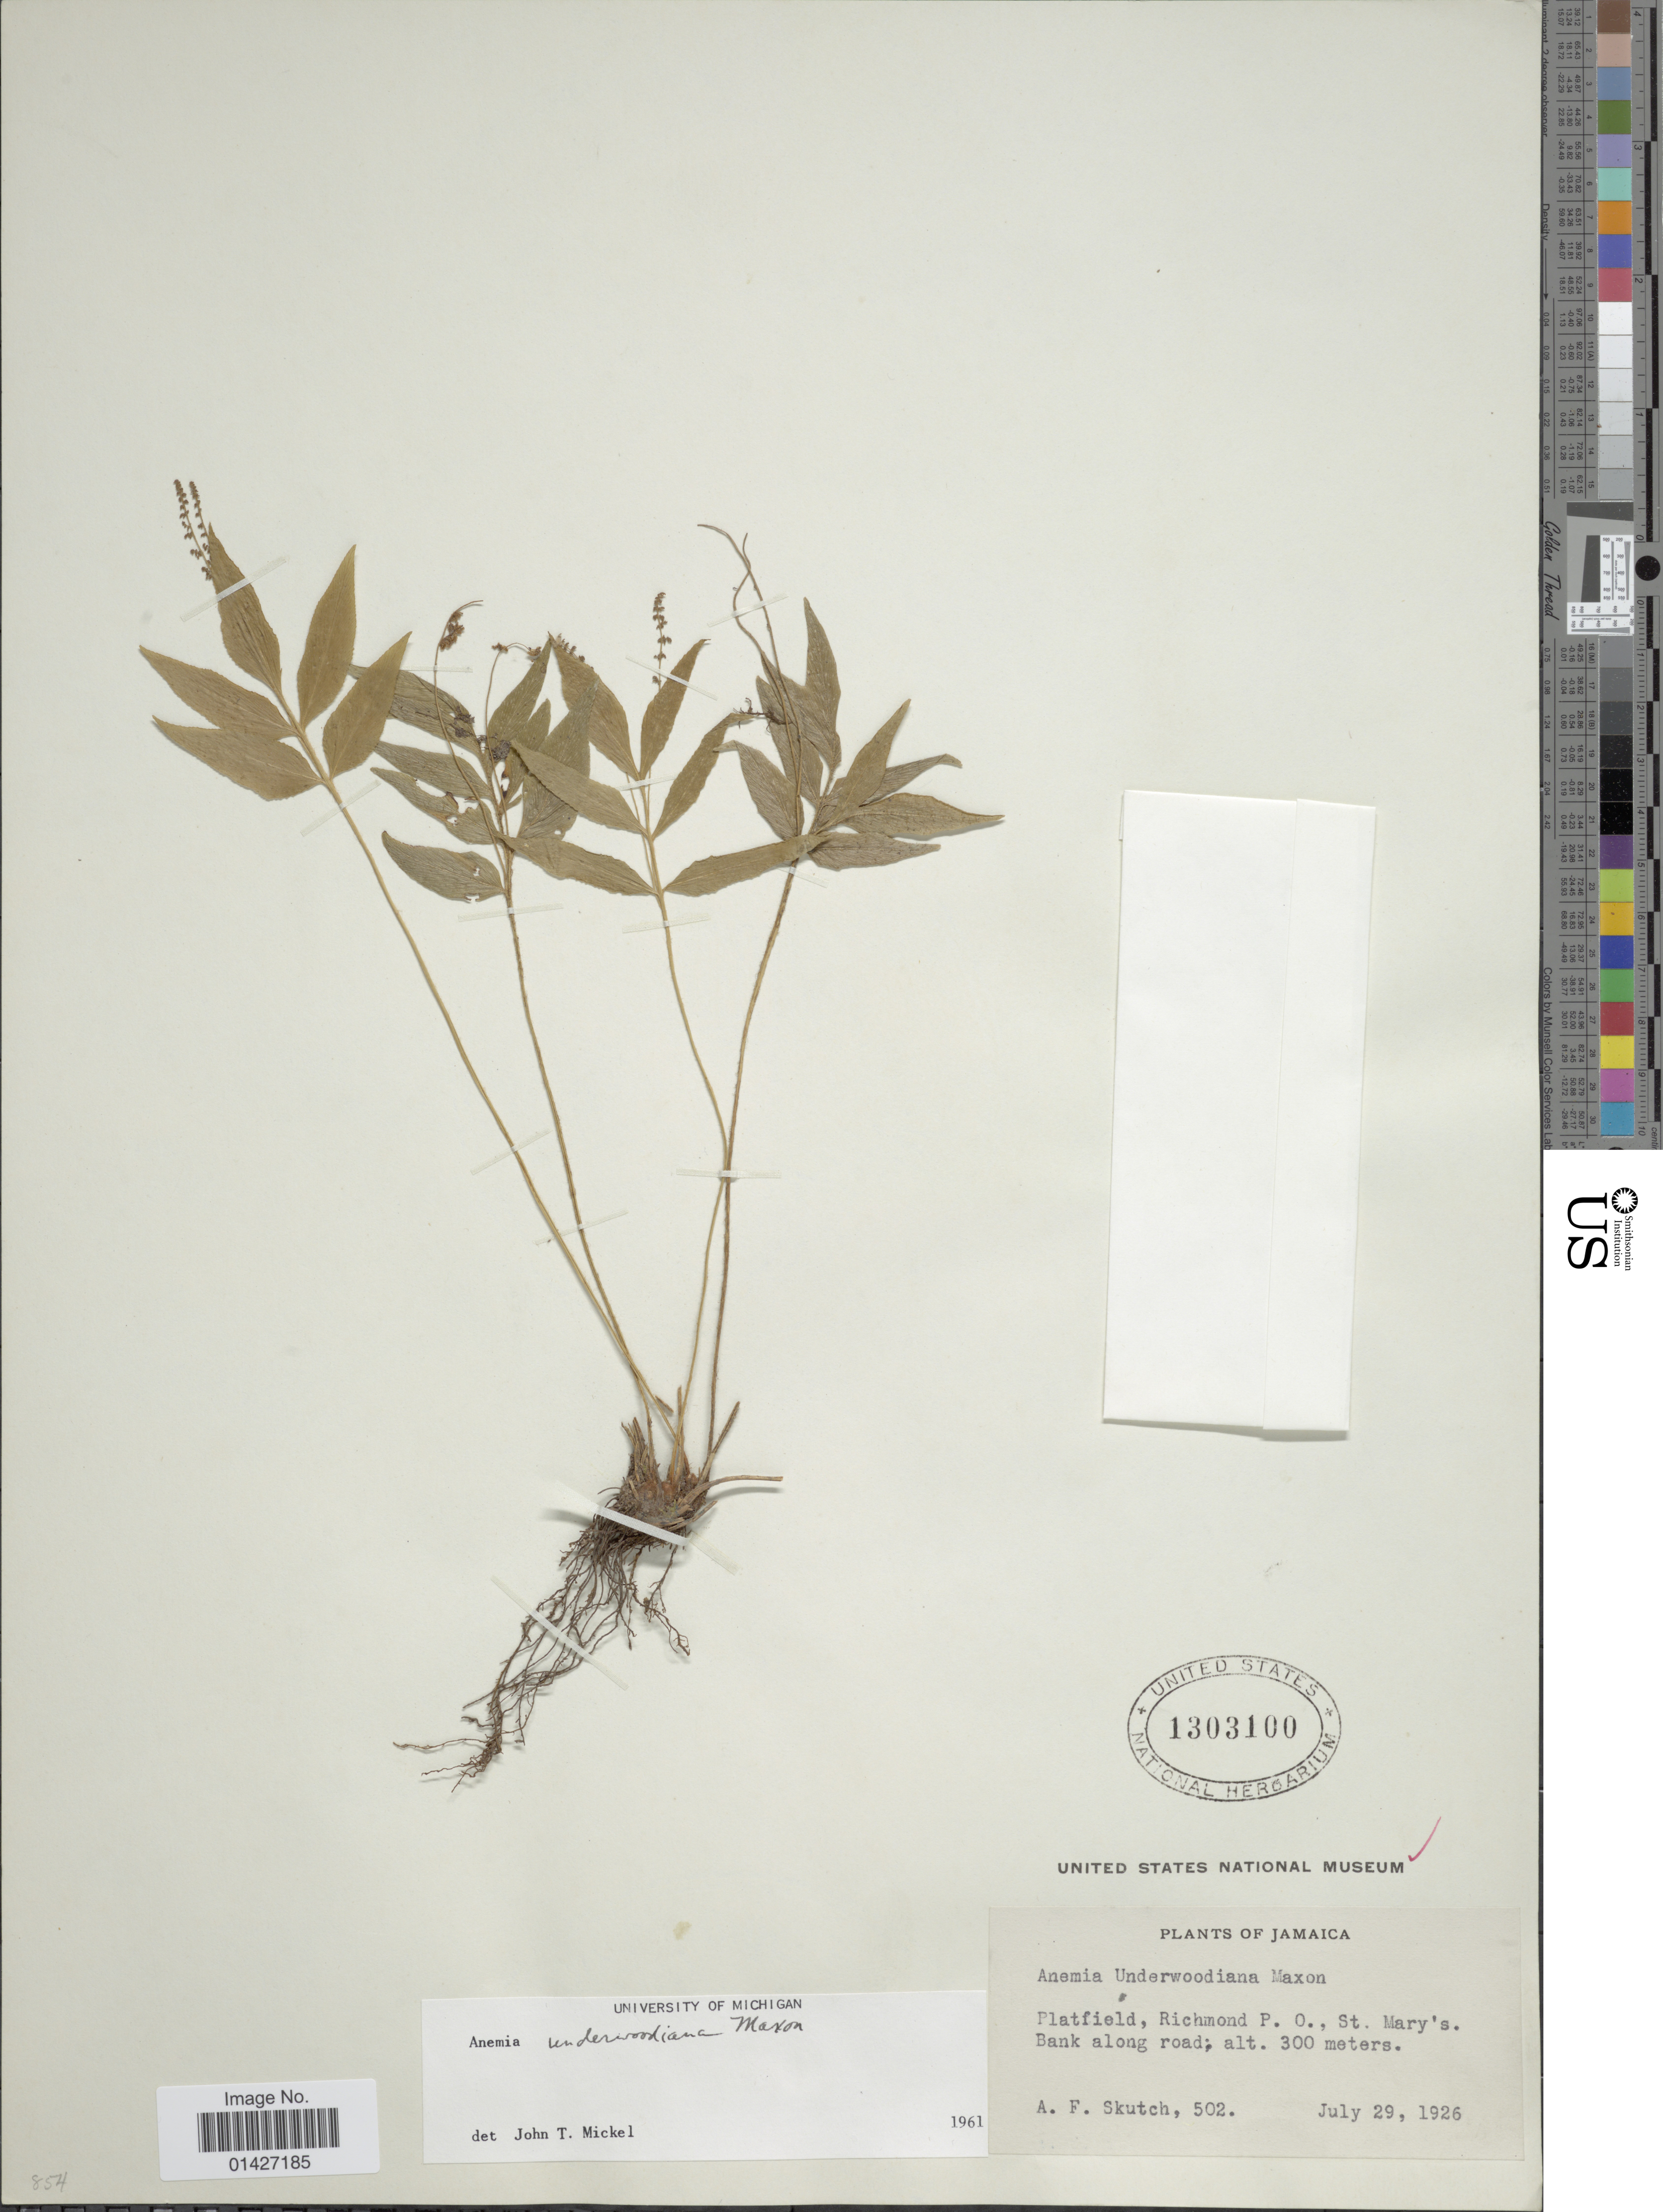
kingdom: Plantae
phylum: Tracheophyta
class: Polypodiopsida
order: Schizaeales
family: Anemiaceae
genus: Anemia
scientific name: Anemia underwoodiana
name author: Maxon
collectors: A. F. Skutch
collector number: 502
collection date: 1926-07-29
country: Jamaica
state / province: Saint Mary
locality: Platfield, Richmond P.O., St. Mary's. Bank along road.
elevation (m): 300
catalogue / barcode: US 1303100